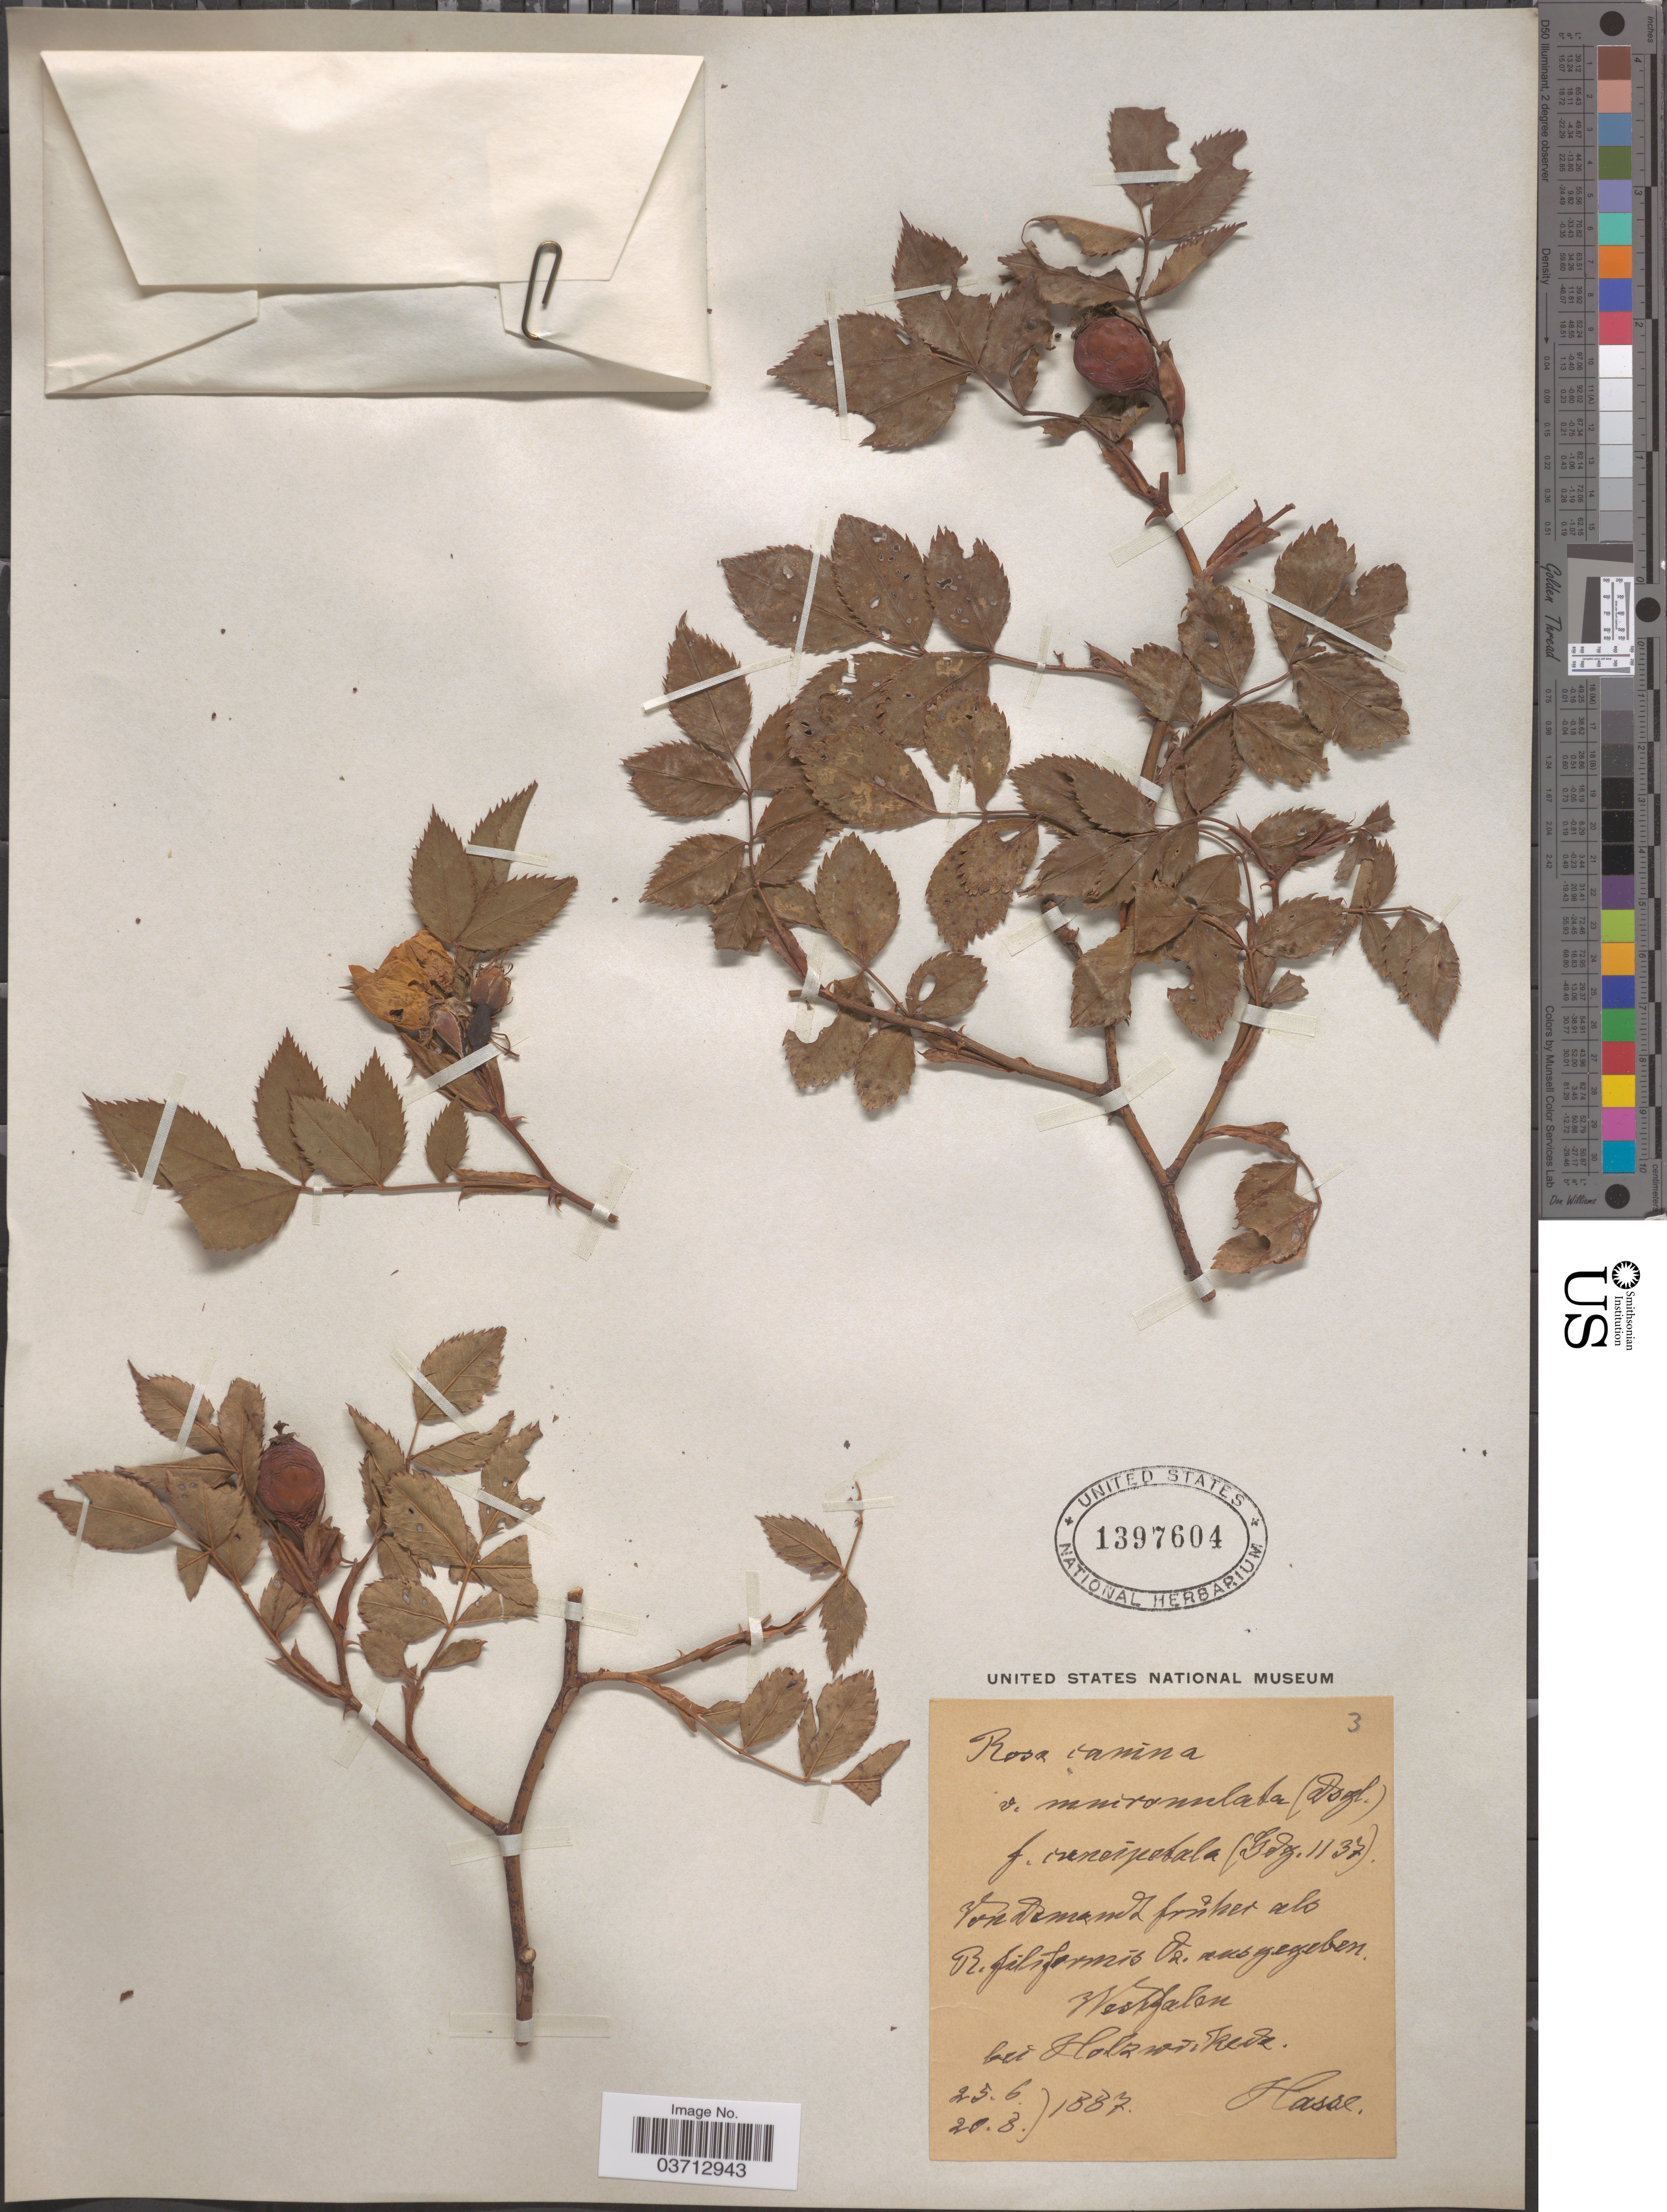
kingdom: Plantae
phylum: Tracheophyta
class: Magnoliopsida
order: Rosales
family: Rosaceae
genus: Rosa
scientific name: Rosa canina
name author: L.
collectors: -. Hasse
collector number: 3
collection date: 1887-06-25/1887-08-20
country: Germany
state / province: Nordrhein-Westfalen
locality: Westfalen bei Holzwickede.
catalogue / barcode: US 1397604